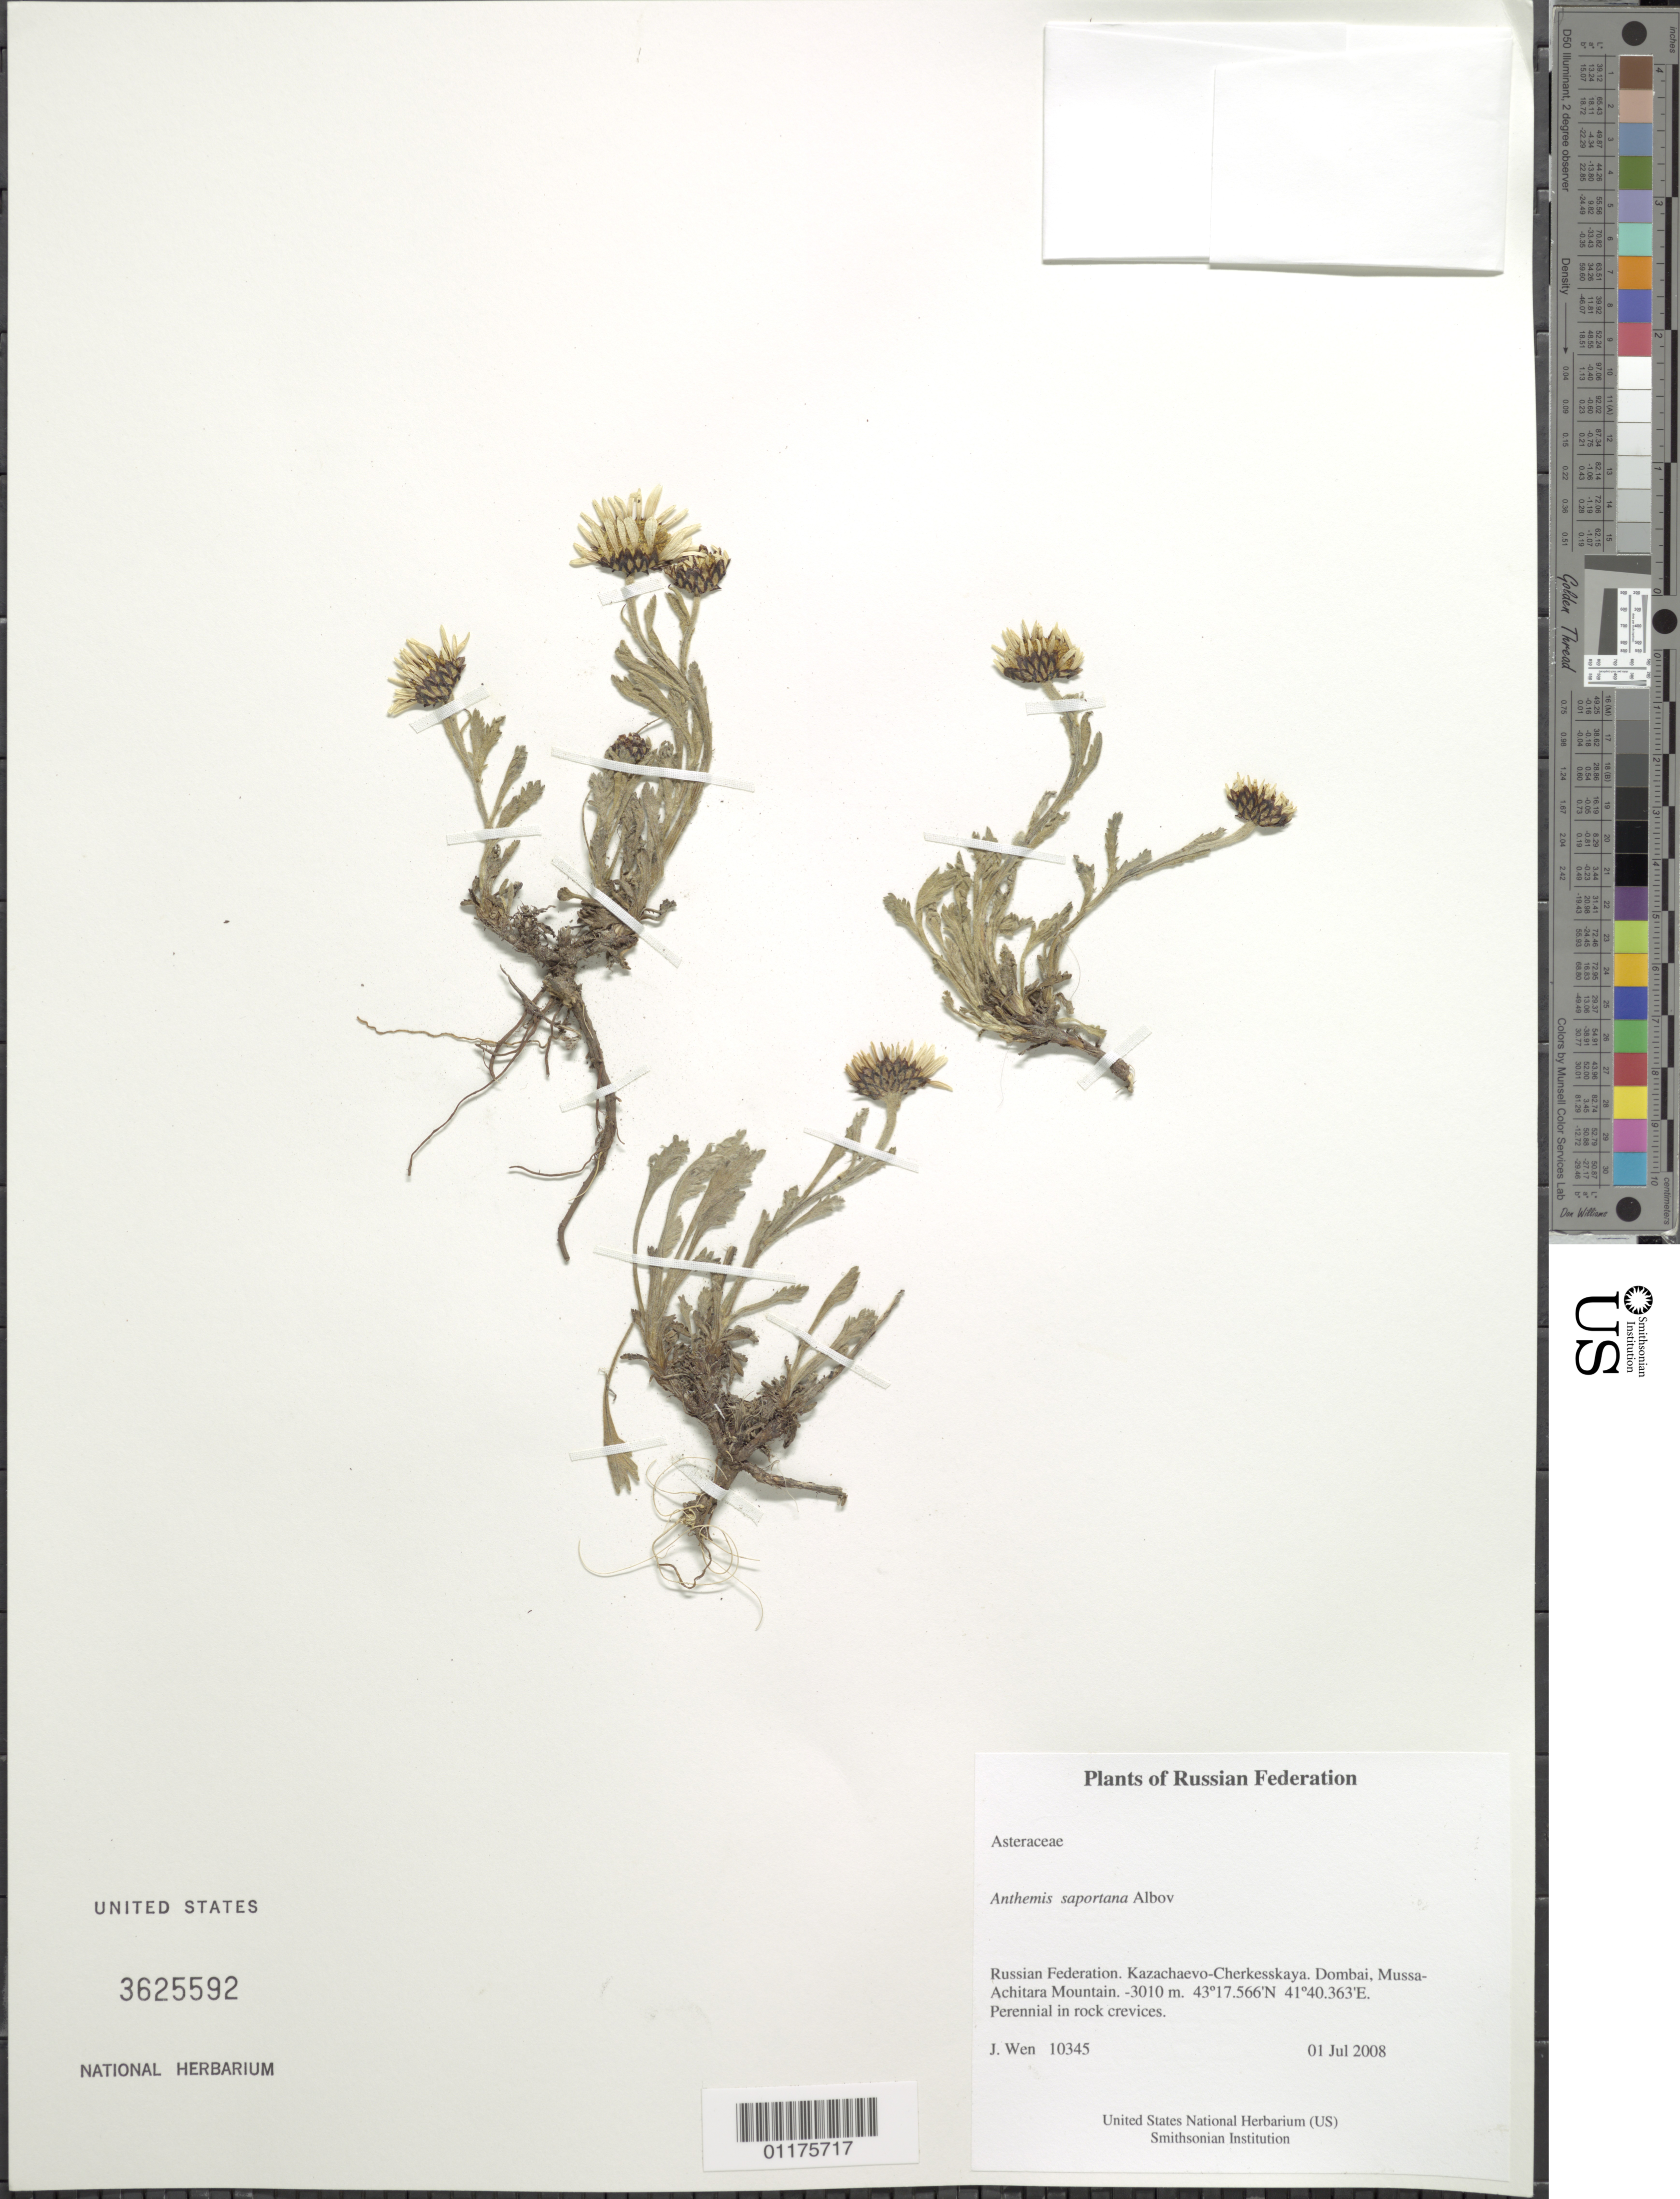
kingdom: Plantae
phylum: Tracheophyta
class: Magnoliopsida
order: Asterales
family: Asteraceae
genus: Anthemis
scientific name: Anthemis saportana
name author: Albov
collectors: J. Wen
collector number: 10345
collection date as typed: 01 Jul 2008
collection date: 2008-07-01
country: Russian Federation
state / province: Karachay-Cherkess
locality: Dombai, Mussa-Achitara Mountain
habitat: In rock crevices.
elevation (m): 3010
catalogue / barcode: US 3625592